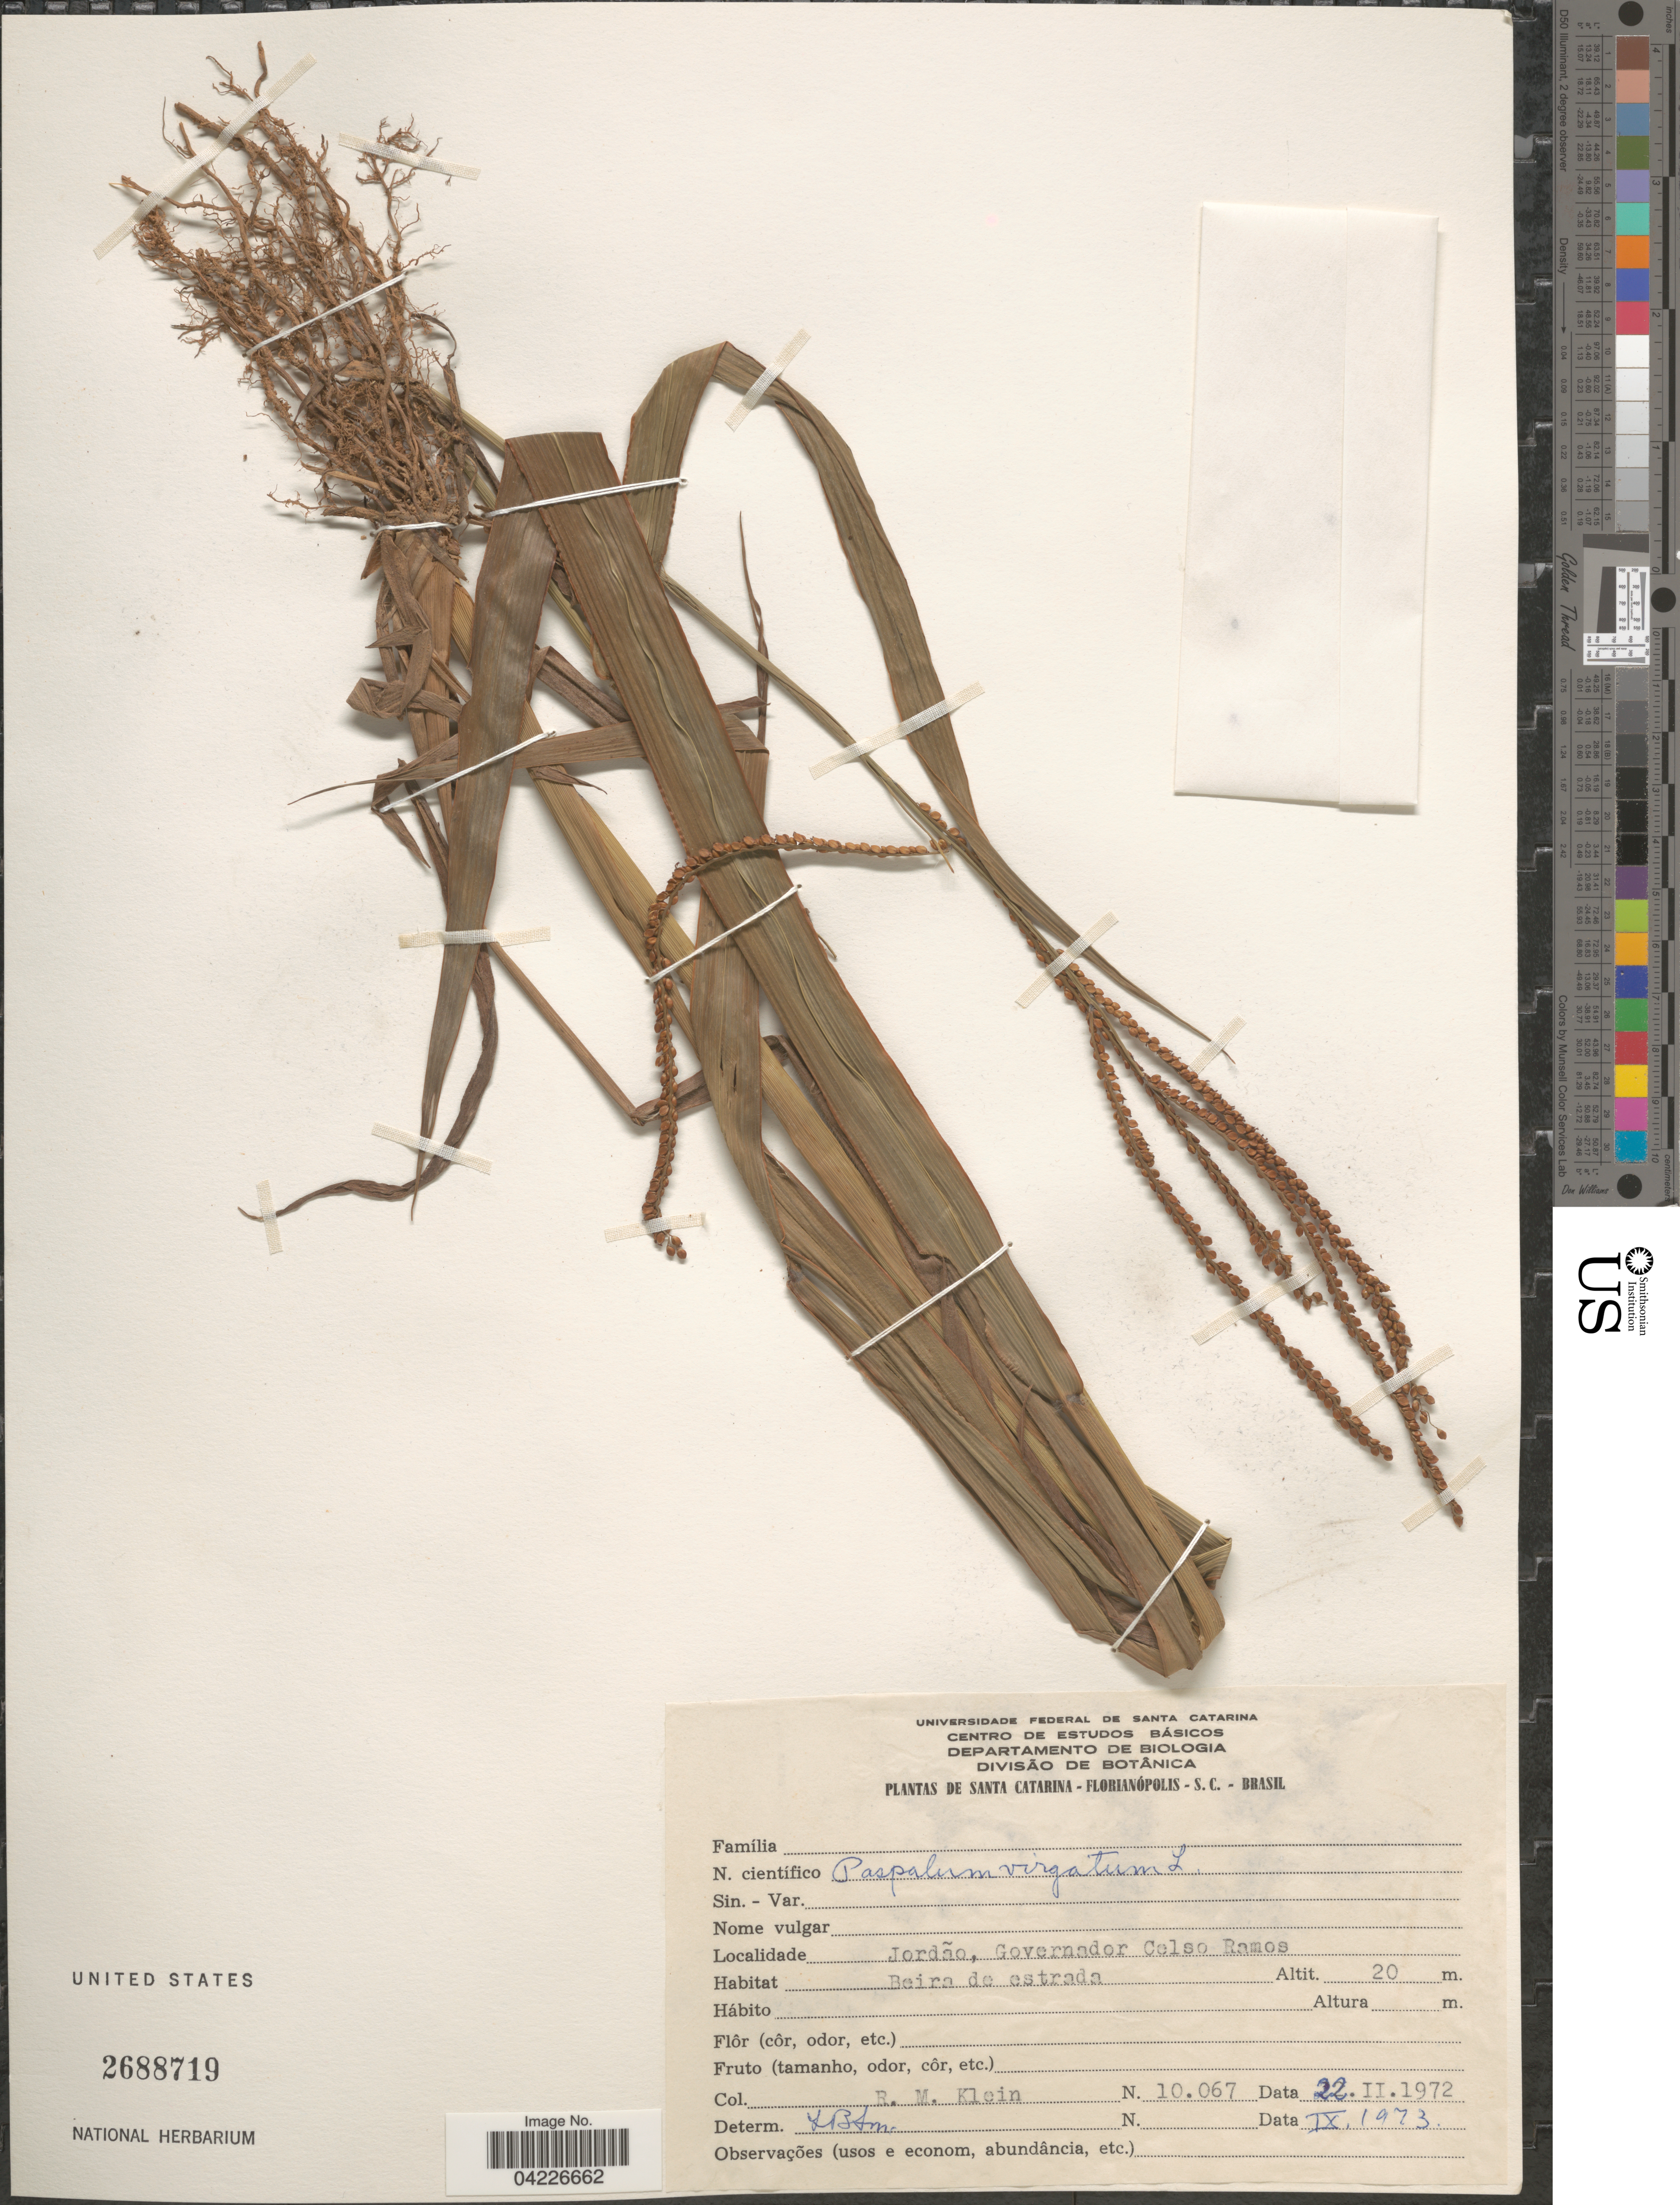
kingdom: Plantae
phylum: Tracheophyta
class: Liliopsida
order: Poales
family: Poaceae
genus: Paspalum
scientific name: Paspalum virgatum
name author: L.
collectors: R. M. Klein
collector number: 10067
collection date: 1972-02-22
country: United States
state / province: South Carolina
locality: Florianópolis. Jordão, Governador Celso Ramos.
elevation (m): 20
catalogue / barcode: US 2688719